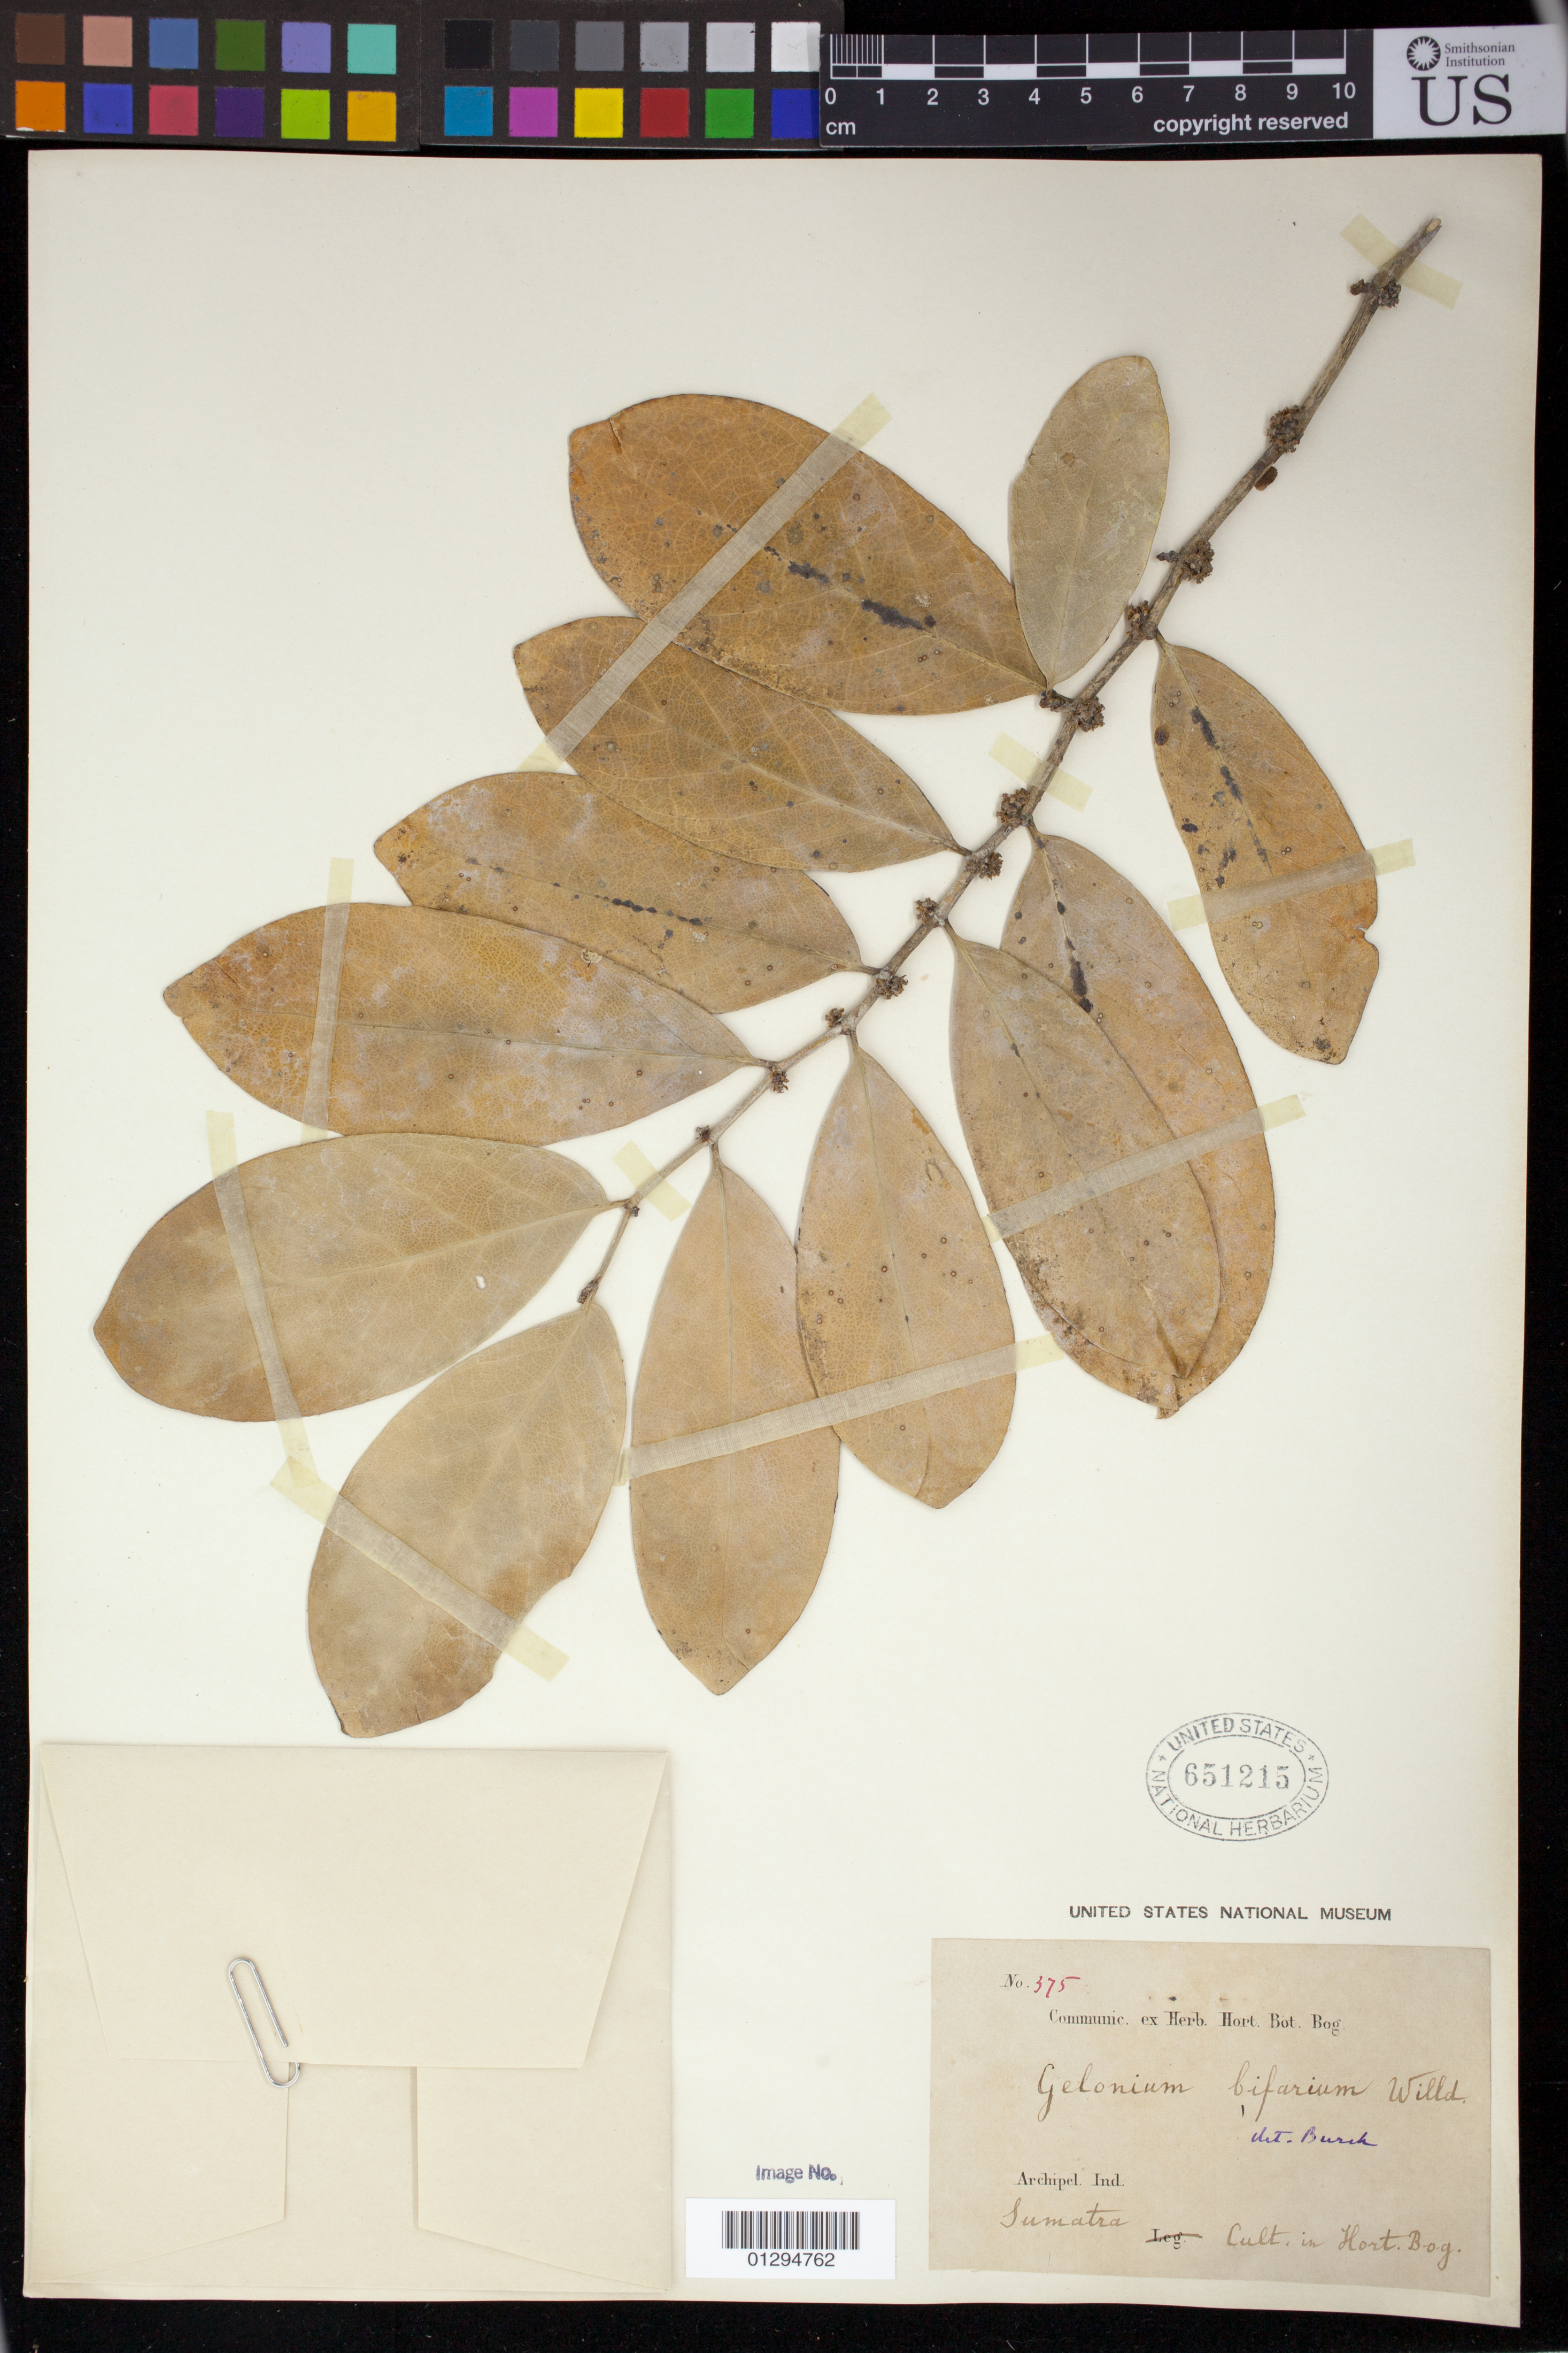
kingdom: Plantae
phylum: Tracheophyta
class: Magnoliopsida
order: Malpighiales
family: Euphorbiaceae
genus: Gelonium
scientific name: Gelonium bifarium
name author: Roxb. ex Willd.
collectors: Horner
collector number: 375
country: Indonesia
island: Sumatra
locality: Sumatra.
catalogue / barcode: US 651215